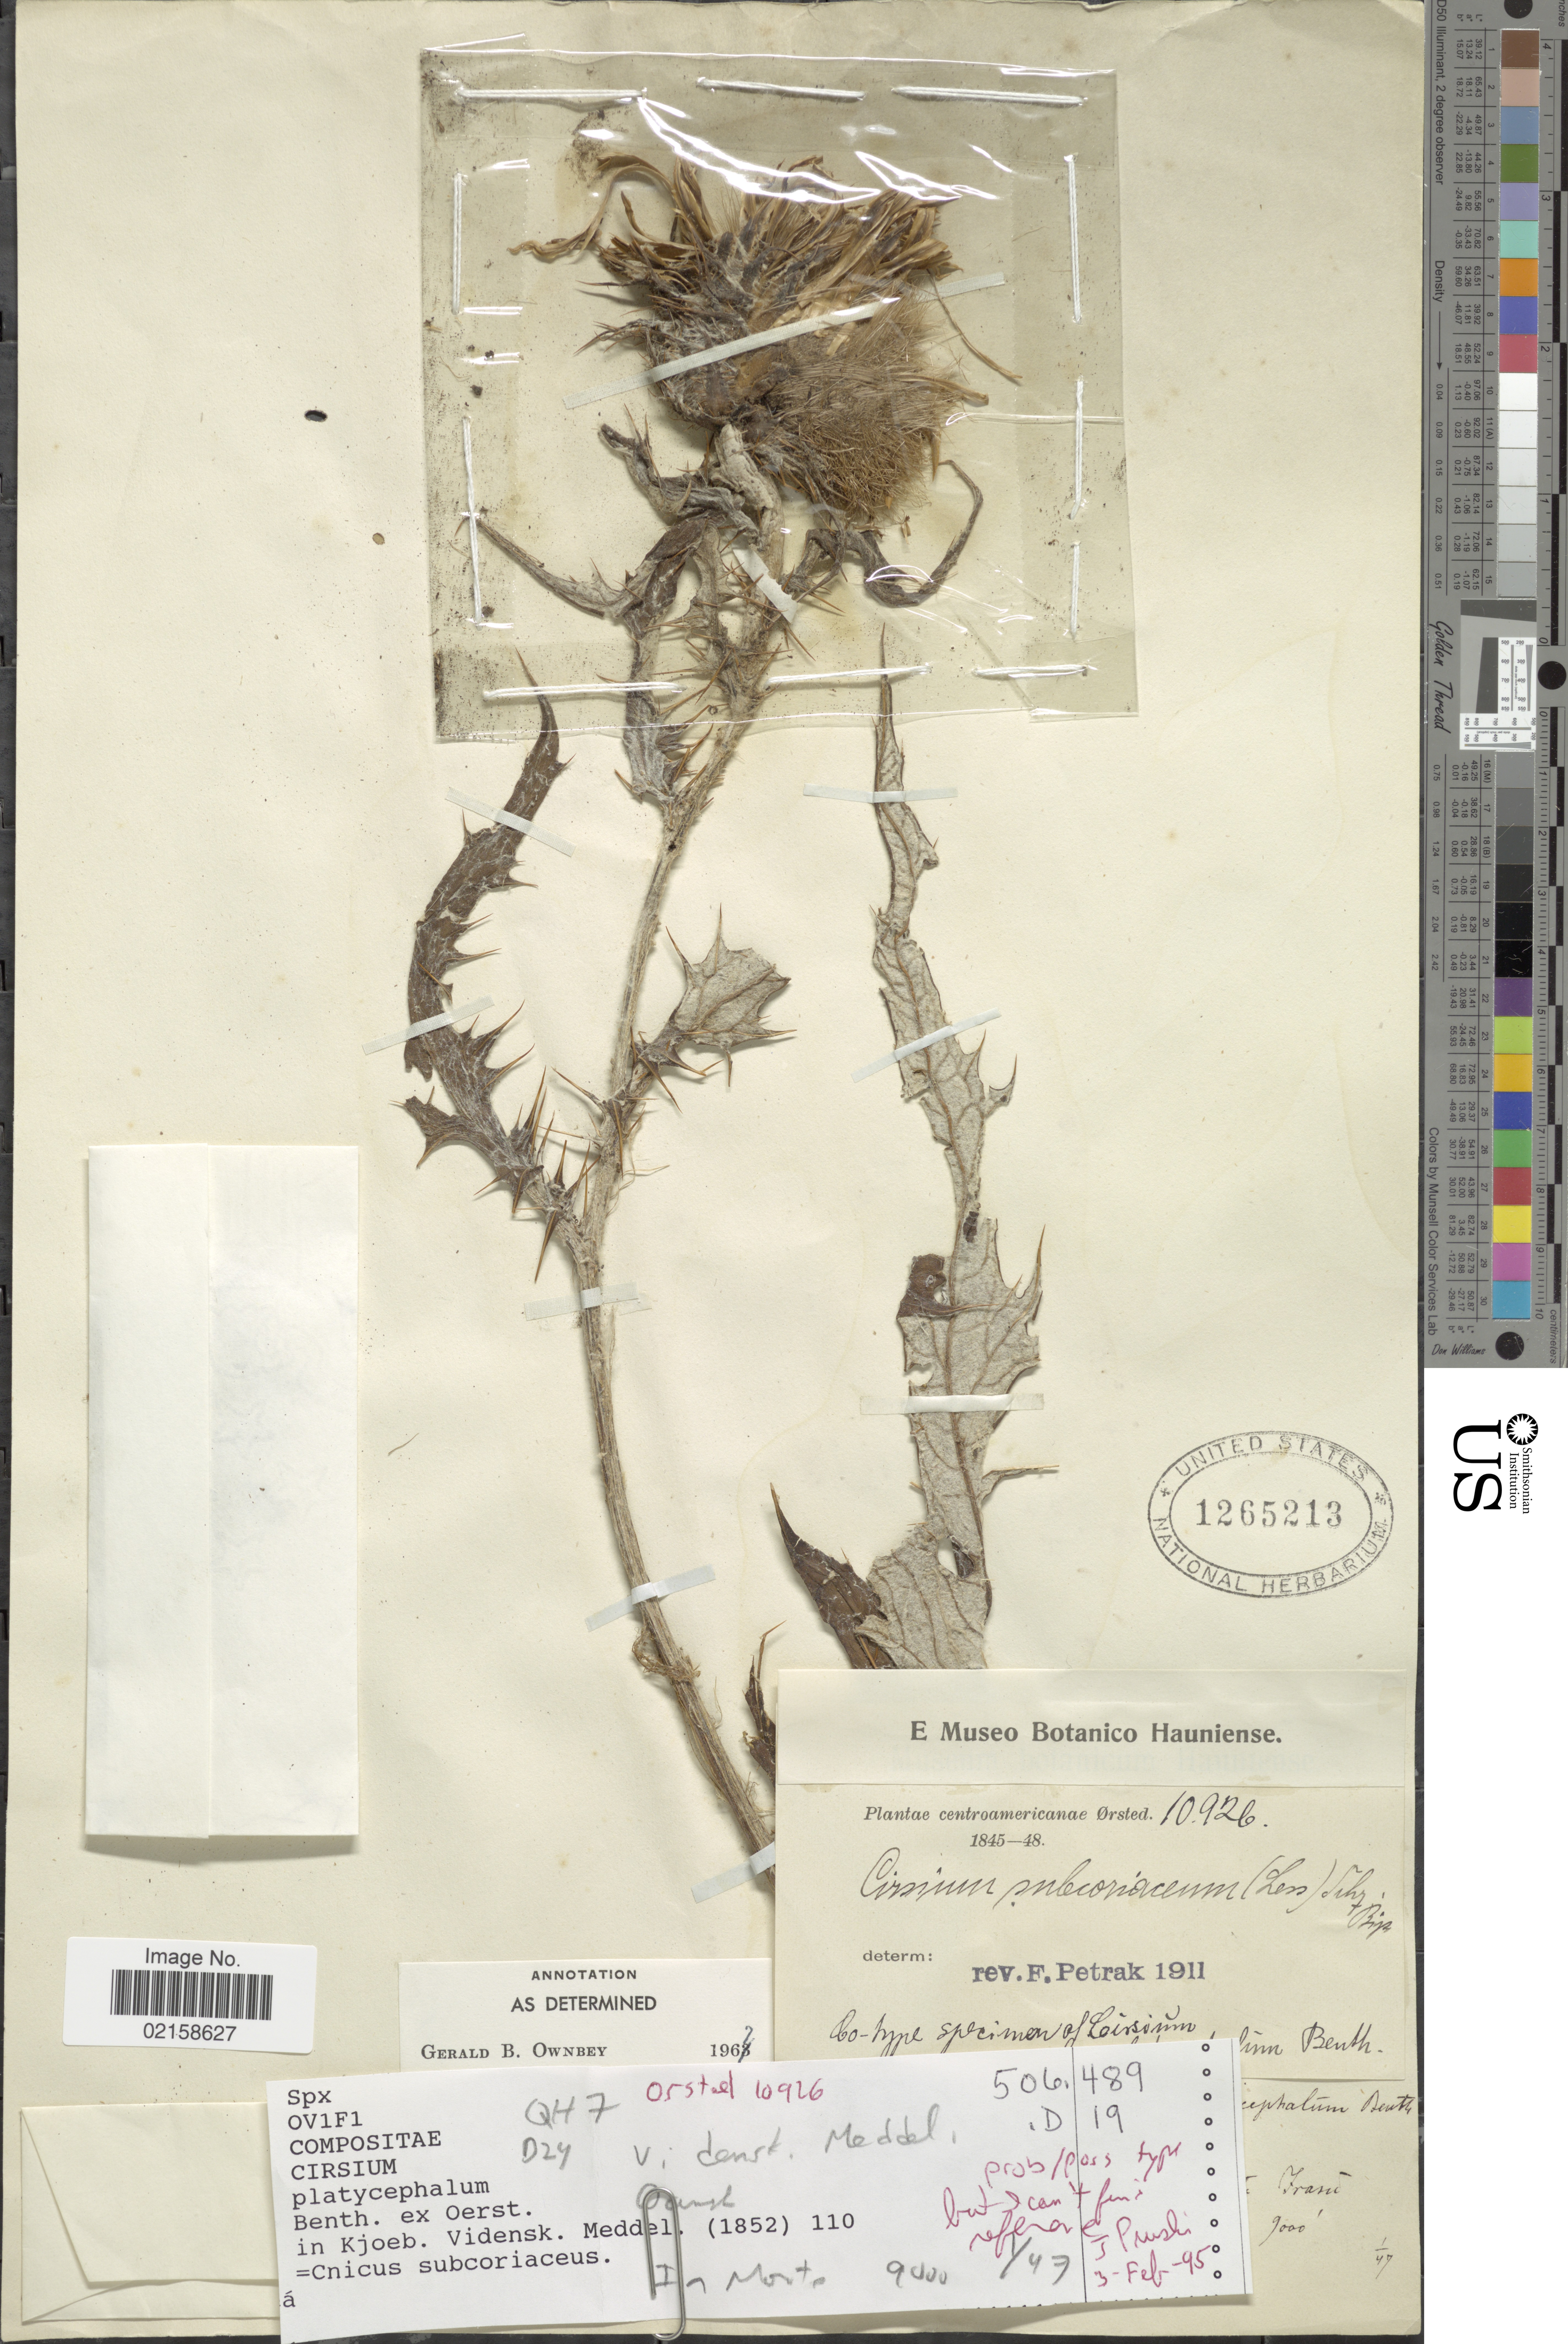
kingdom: Plantae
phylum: Tracheophyta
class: Magnoliopsida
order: Asterales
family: Asteraceae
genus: Cirsium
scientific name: Cirsium subcoriaceum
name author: (Less.) Sch. Bip.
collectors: Ørsted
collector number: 1092b*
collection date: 1845/1848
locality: Franc.. [illegible text]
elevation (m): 2743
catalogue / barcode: US 1265213